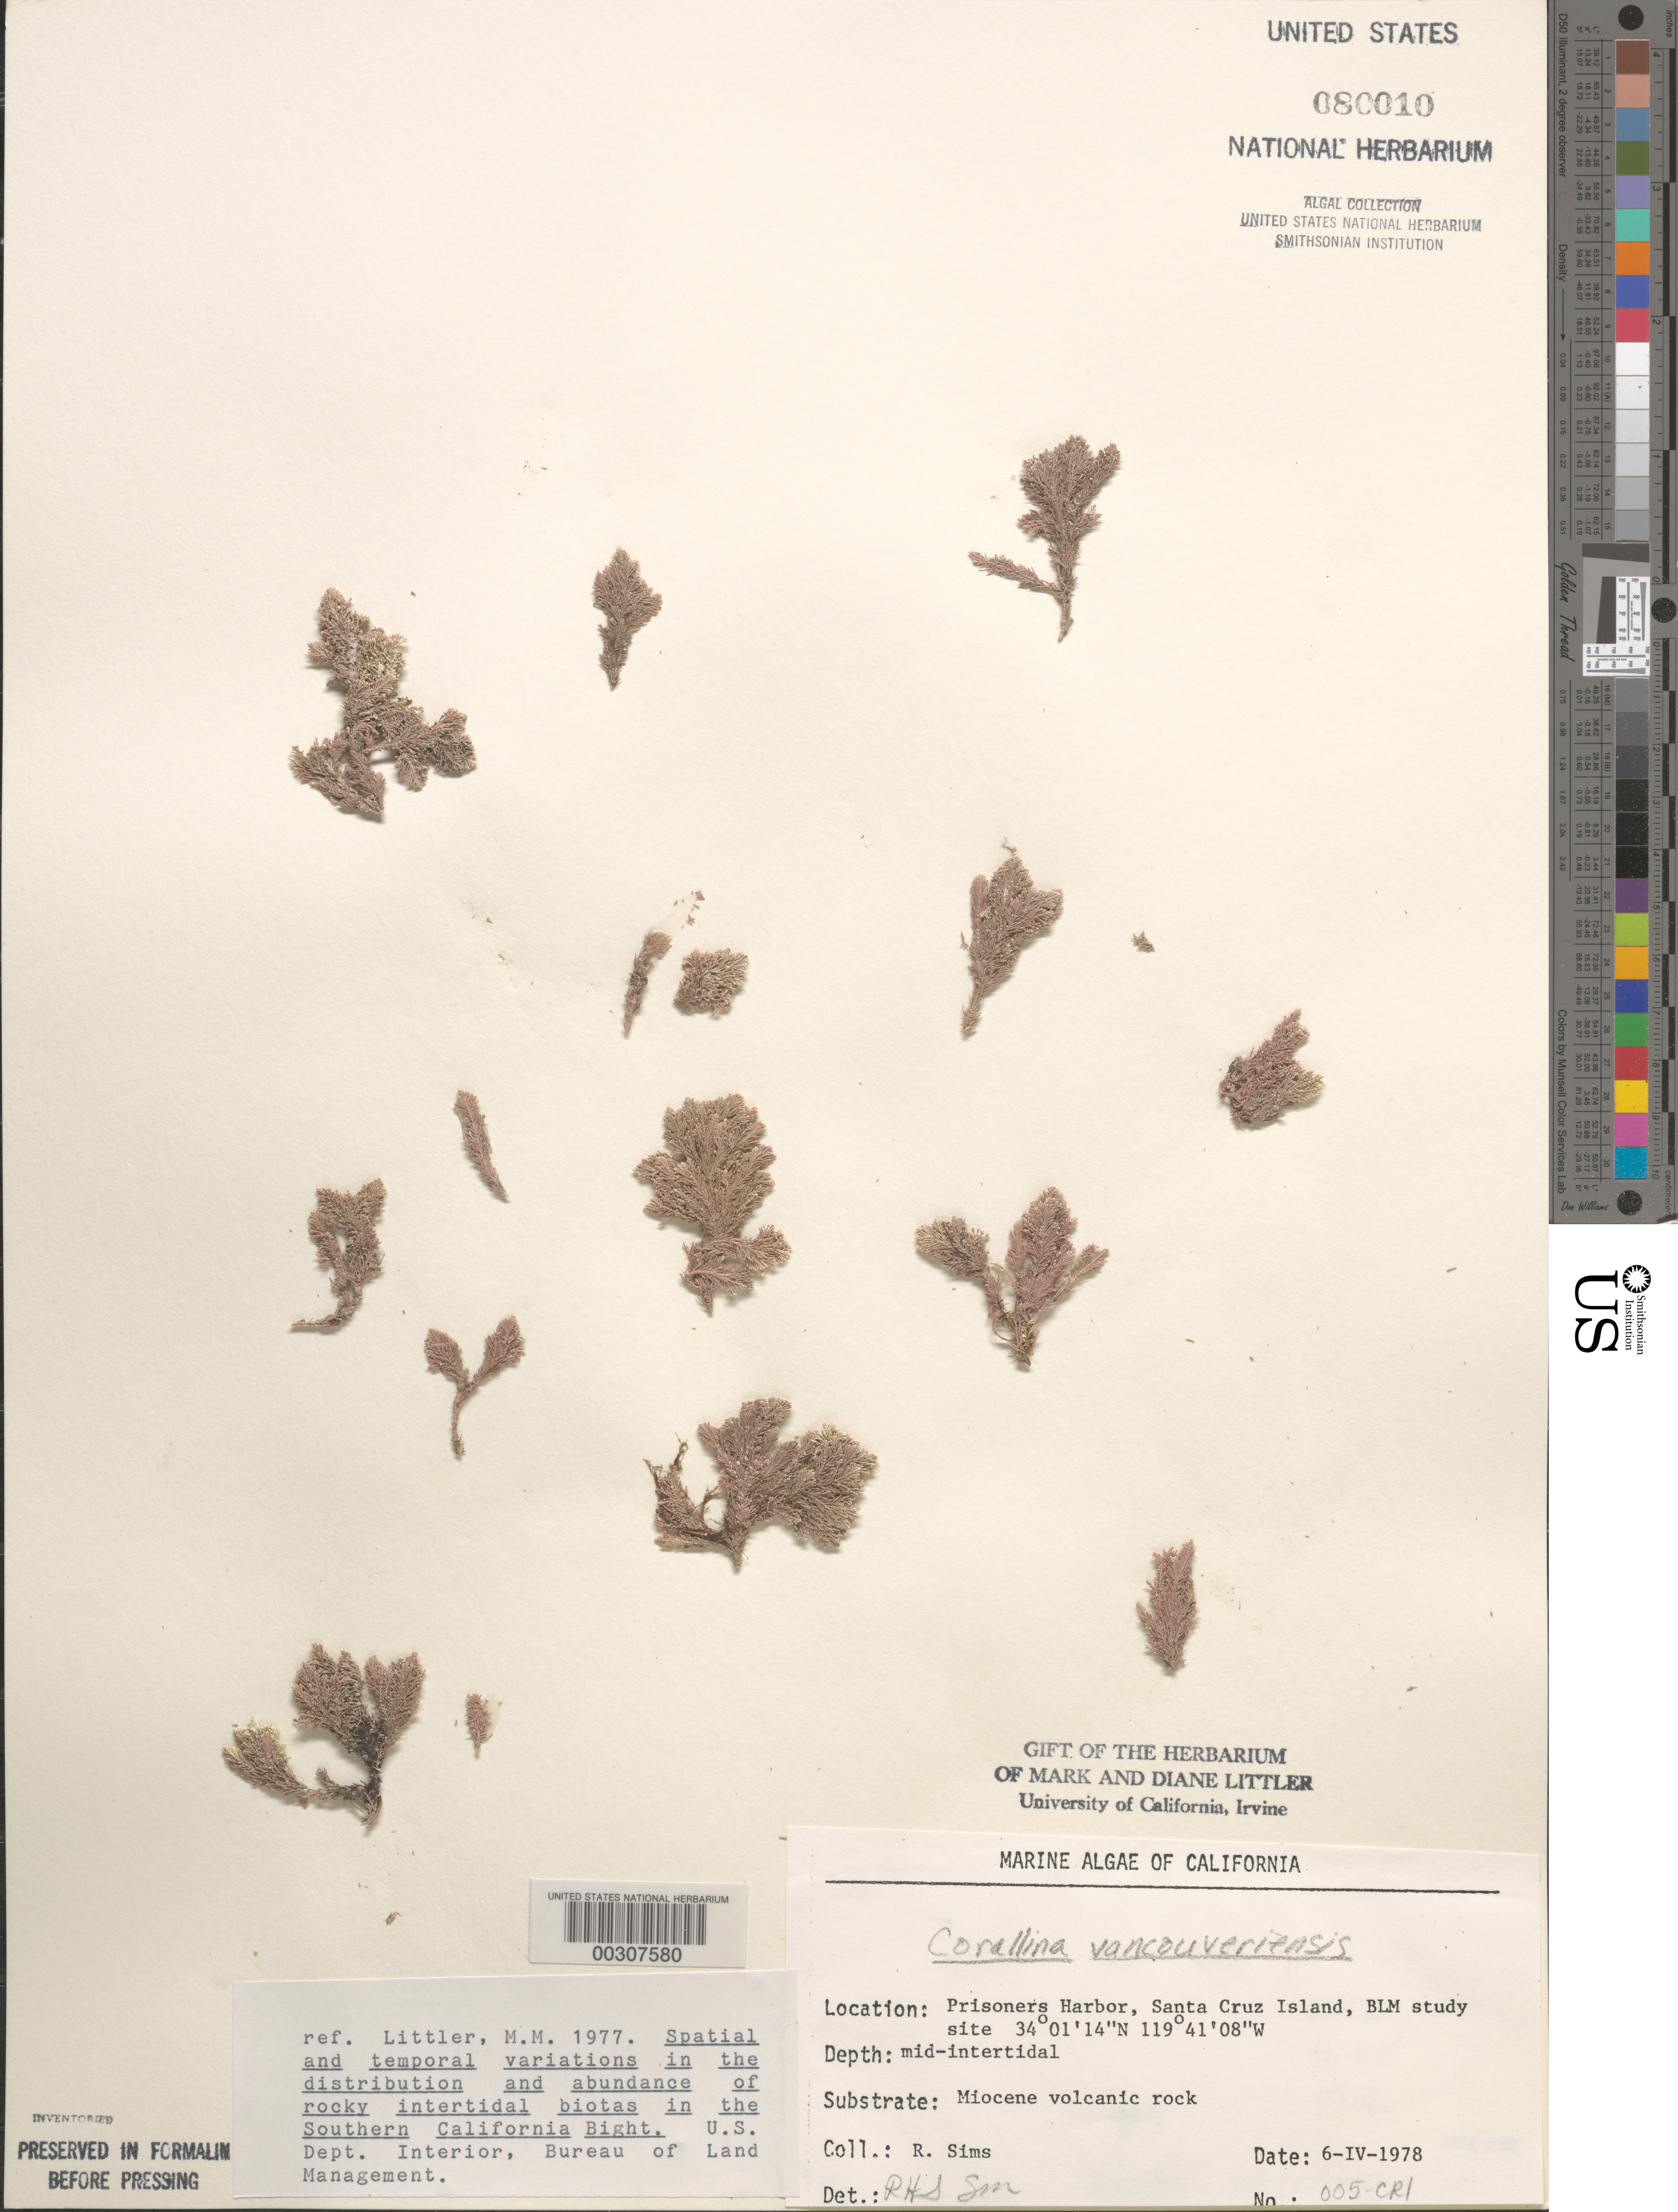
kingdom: Plantae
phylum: Rhodophyta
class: Florideophyceae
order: Corallinales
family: Corallinaceae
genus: Corallina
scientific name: Corallina vancouveriensis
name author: Yendo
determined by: Sims, Robert H.; Murray, S. N.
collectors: R. H. Sims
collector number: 005-cri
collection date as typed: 06 Apr 1978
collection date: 1978-04-06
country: United States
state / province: California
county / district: Santa Barbara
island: Santa Cruz Island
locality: Prisoners Harbor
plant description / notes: BLM-SOCALBIGHT Rocky Intertidal Survey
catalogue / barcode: US 80010